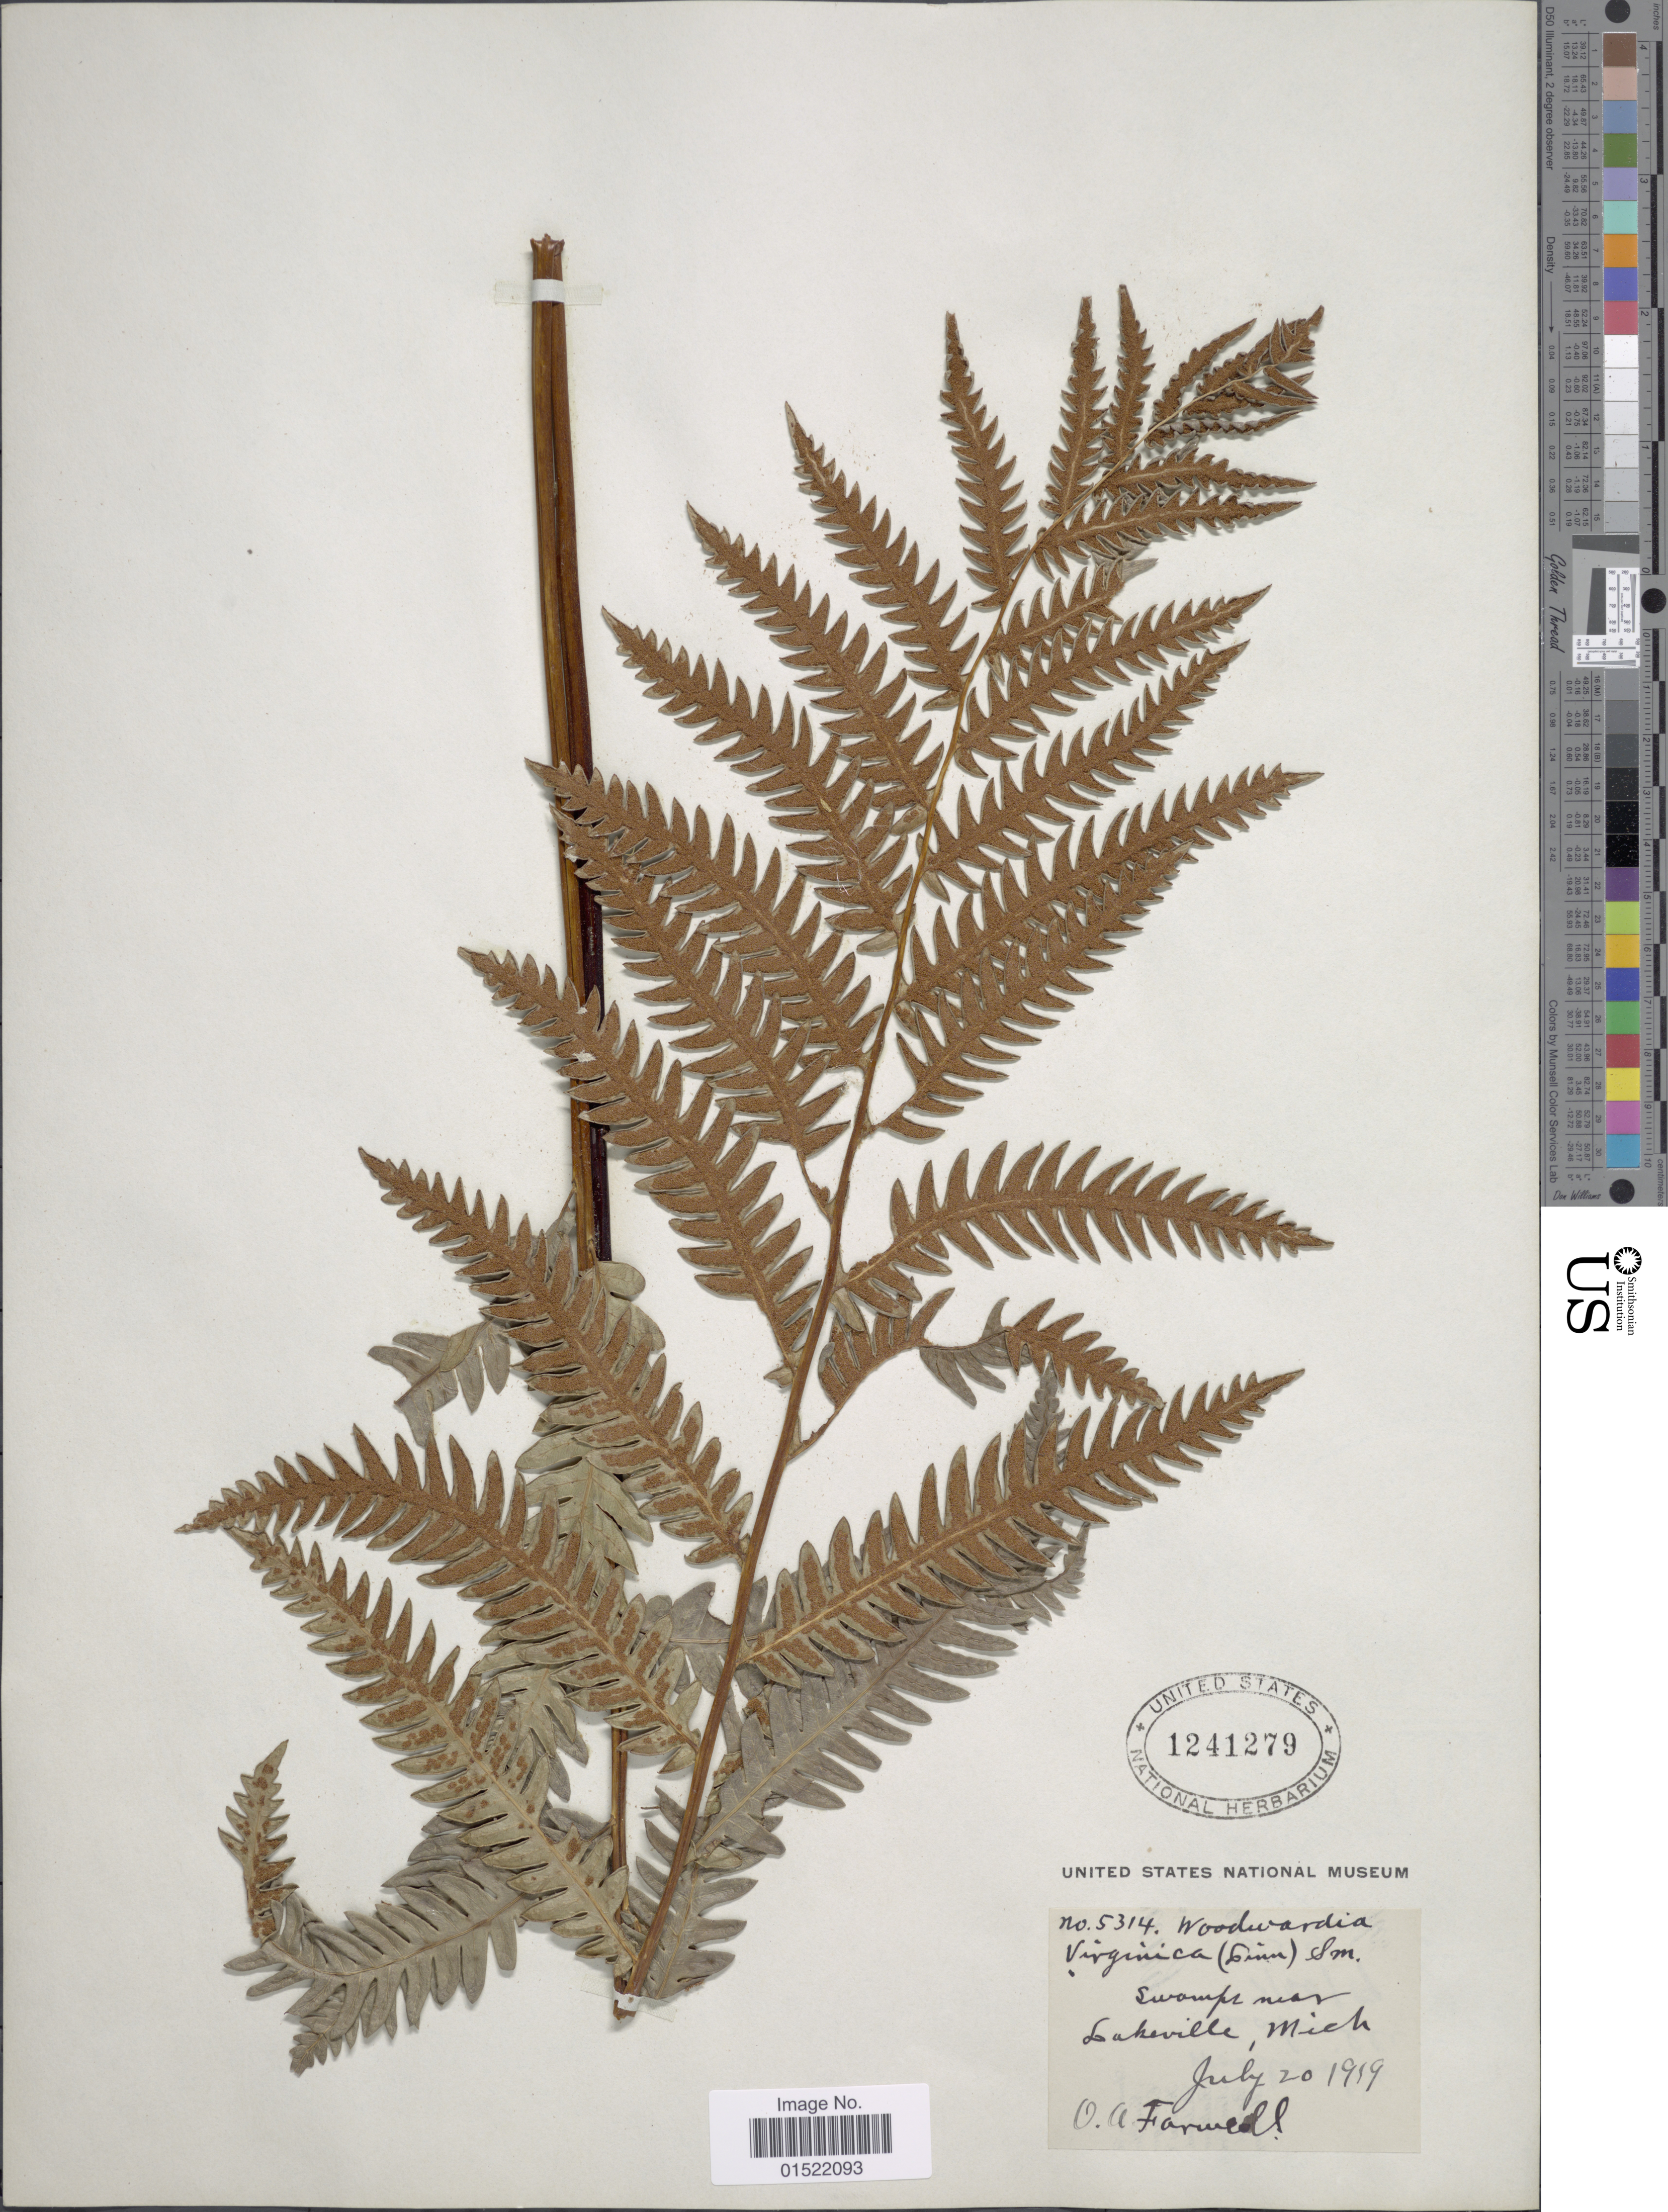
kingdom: Plantae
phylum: Tracheophyta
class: Polypodiopsida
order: Polypodiales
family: Blechnaceae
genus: Woodwardia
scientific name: Woodwardia virginica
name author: (L.) R.M. Sm.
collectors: O. Farwell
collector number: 5314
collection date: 1919-07-20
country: United States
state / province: Michigan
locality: Swamps near Lakeville, Mich.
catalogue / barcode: US 1241279